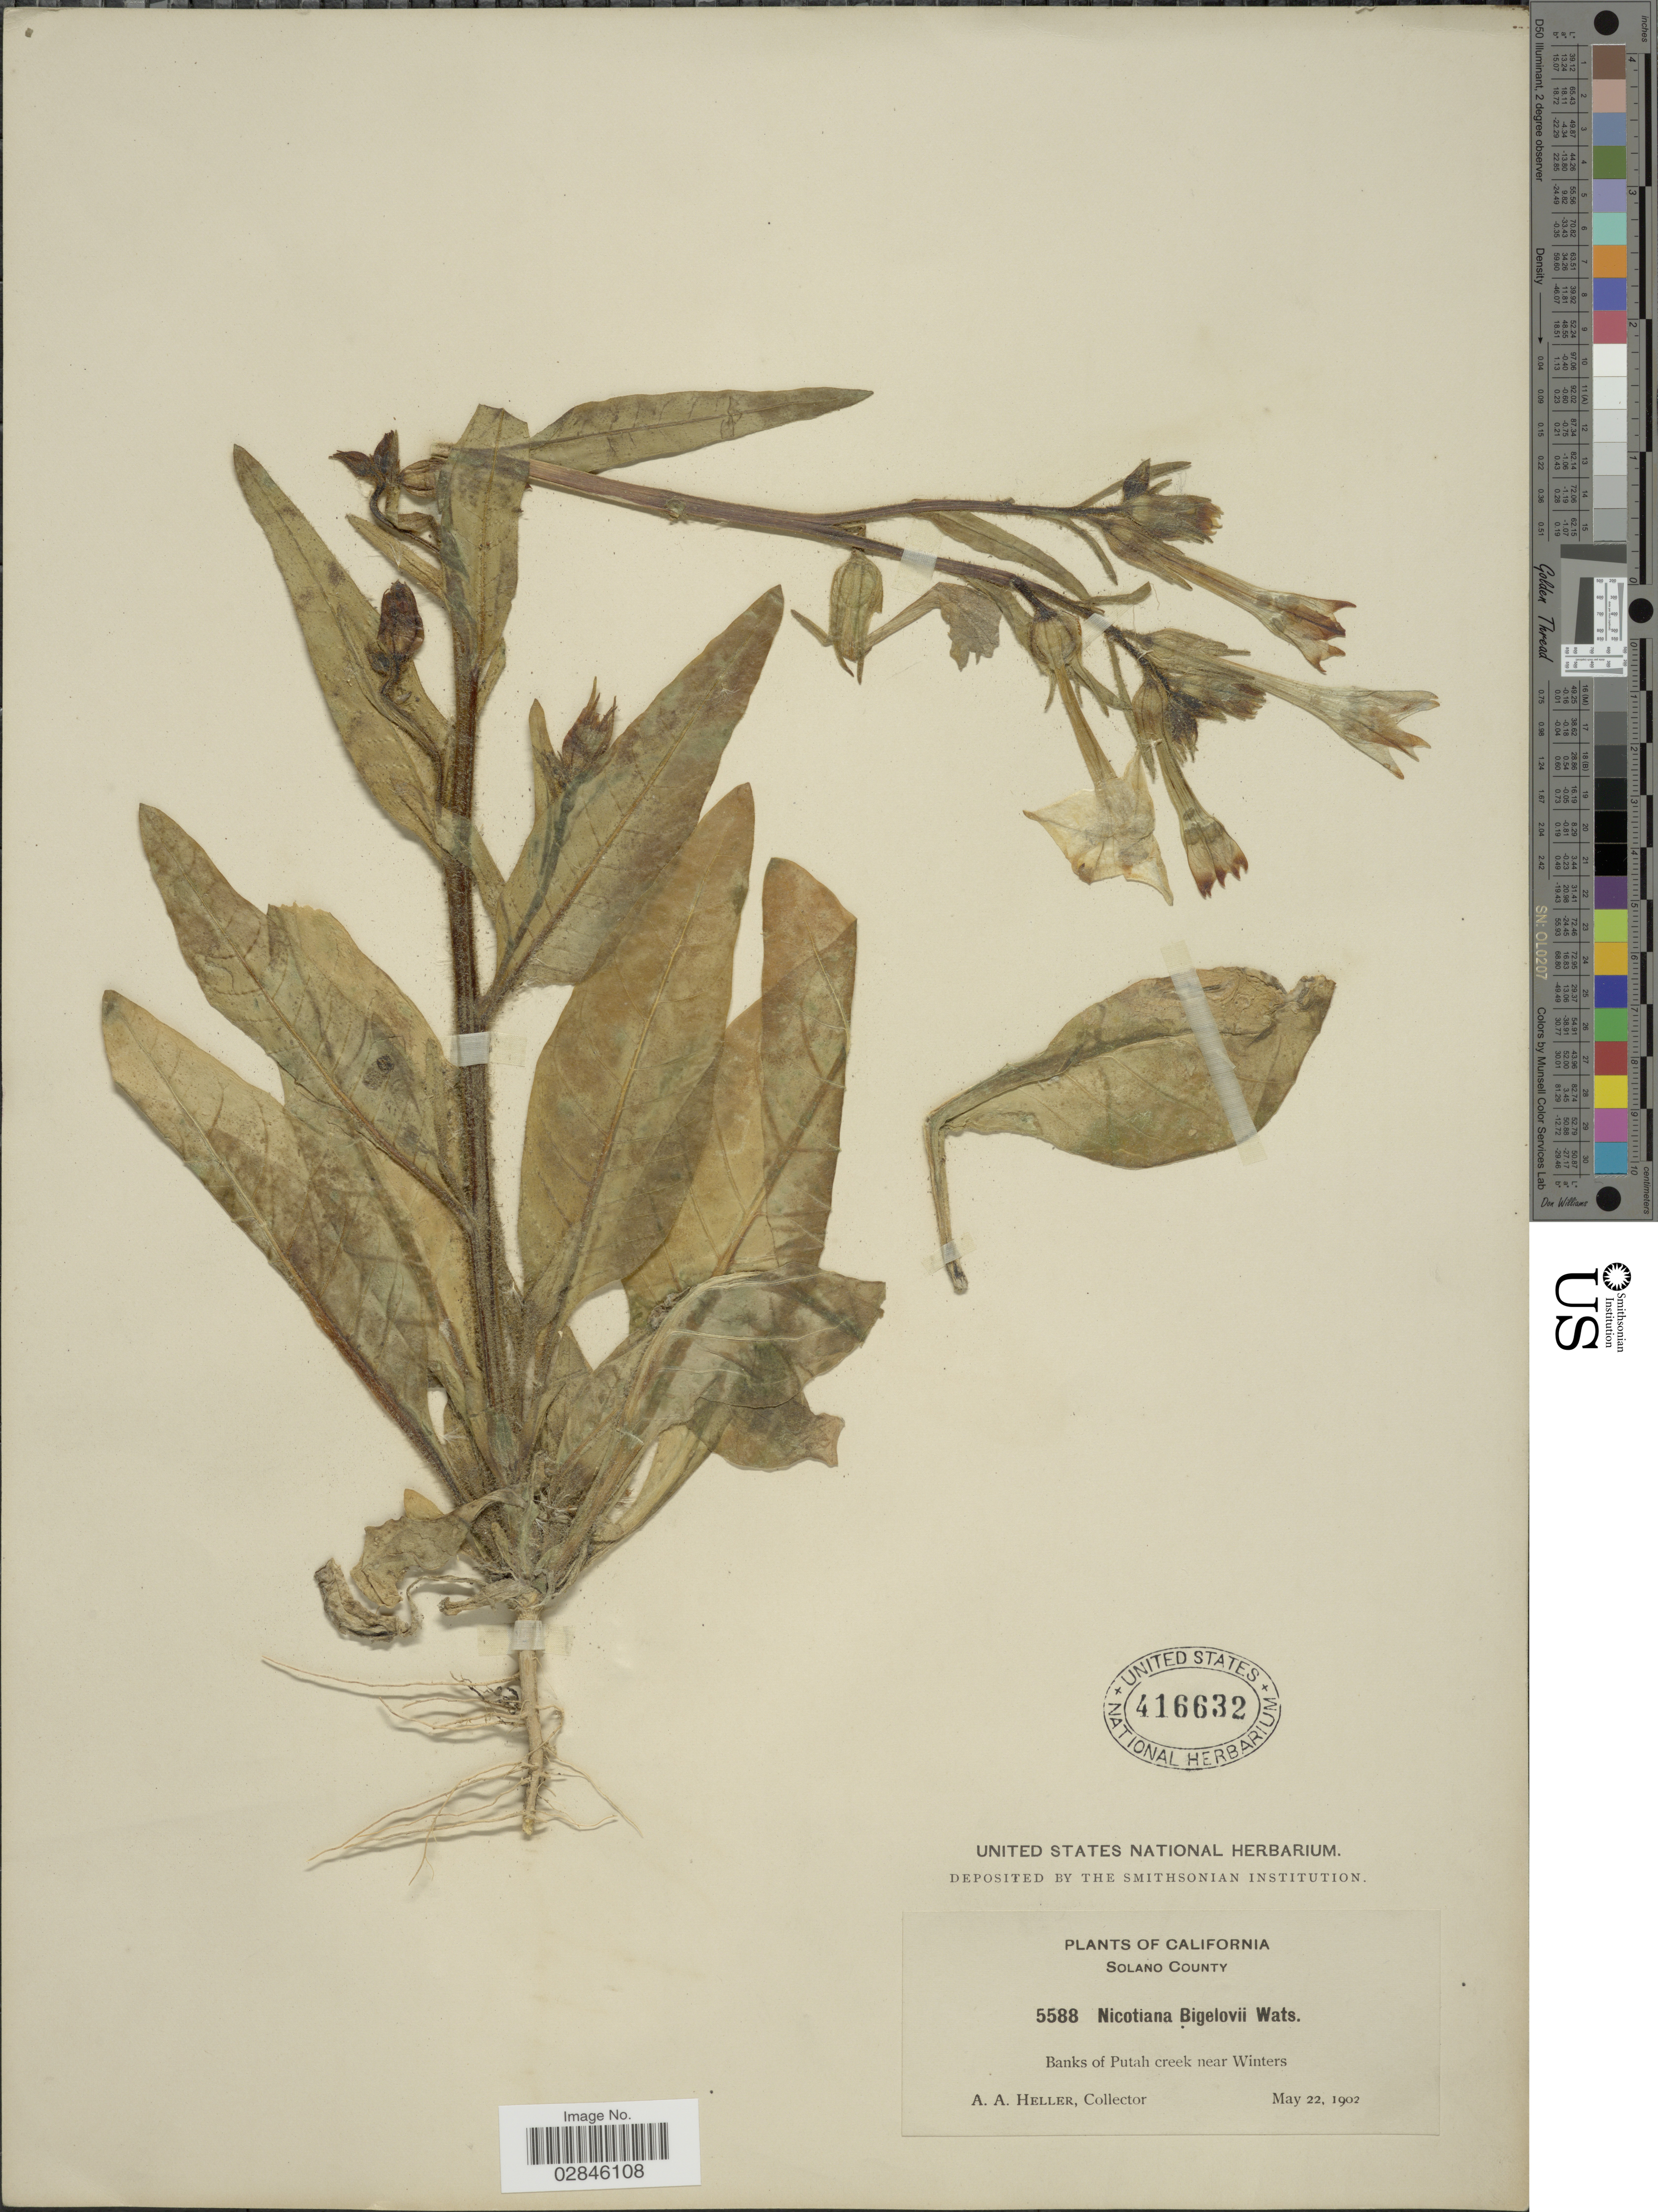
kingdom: Plantae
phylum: Tracheophyta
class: Magnoliopsida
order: Solanales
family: Solanaceae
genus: Nicotiana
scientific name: Nicotiana bigelovii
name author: S. Watson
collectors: A. A. Heller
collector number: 5588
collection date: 1902-05-22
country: United States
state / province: California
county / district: Solano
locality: Salono County. Banks of Putah creek near Winters.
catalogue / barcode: US 416632